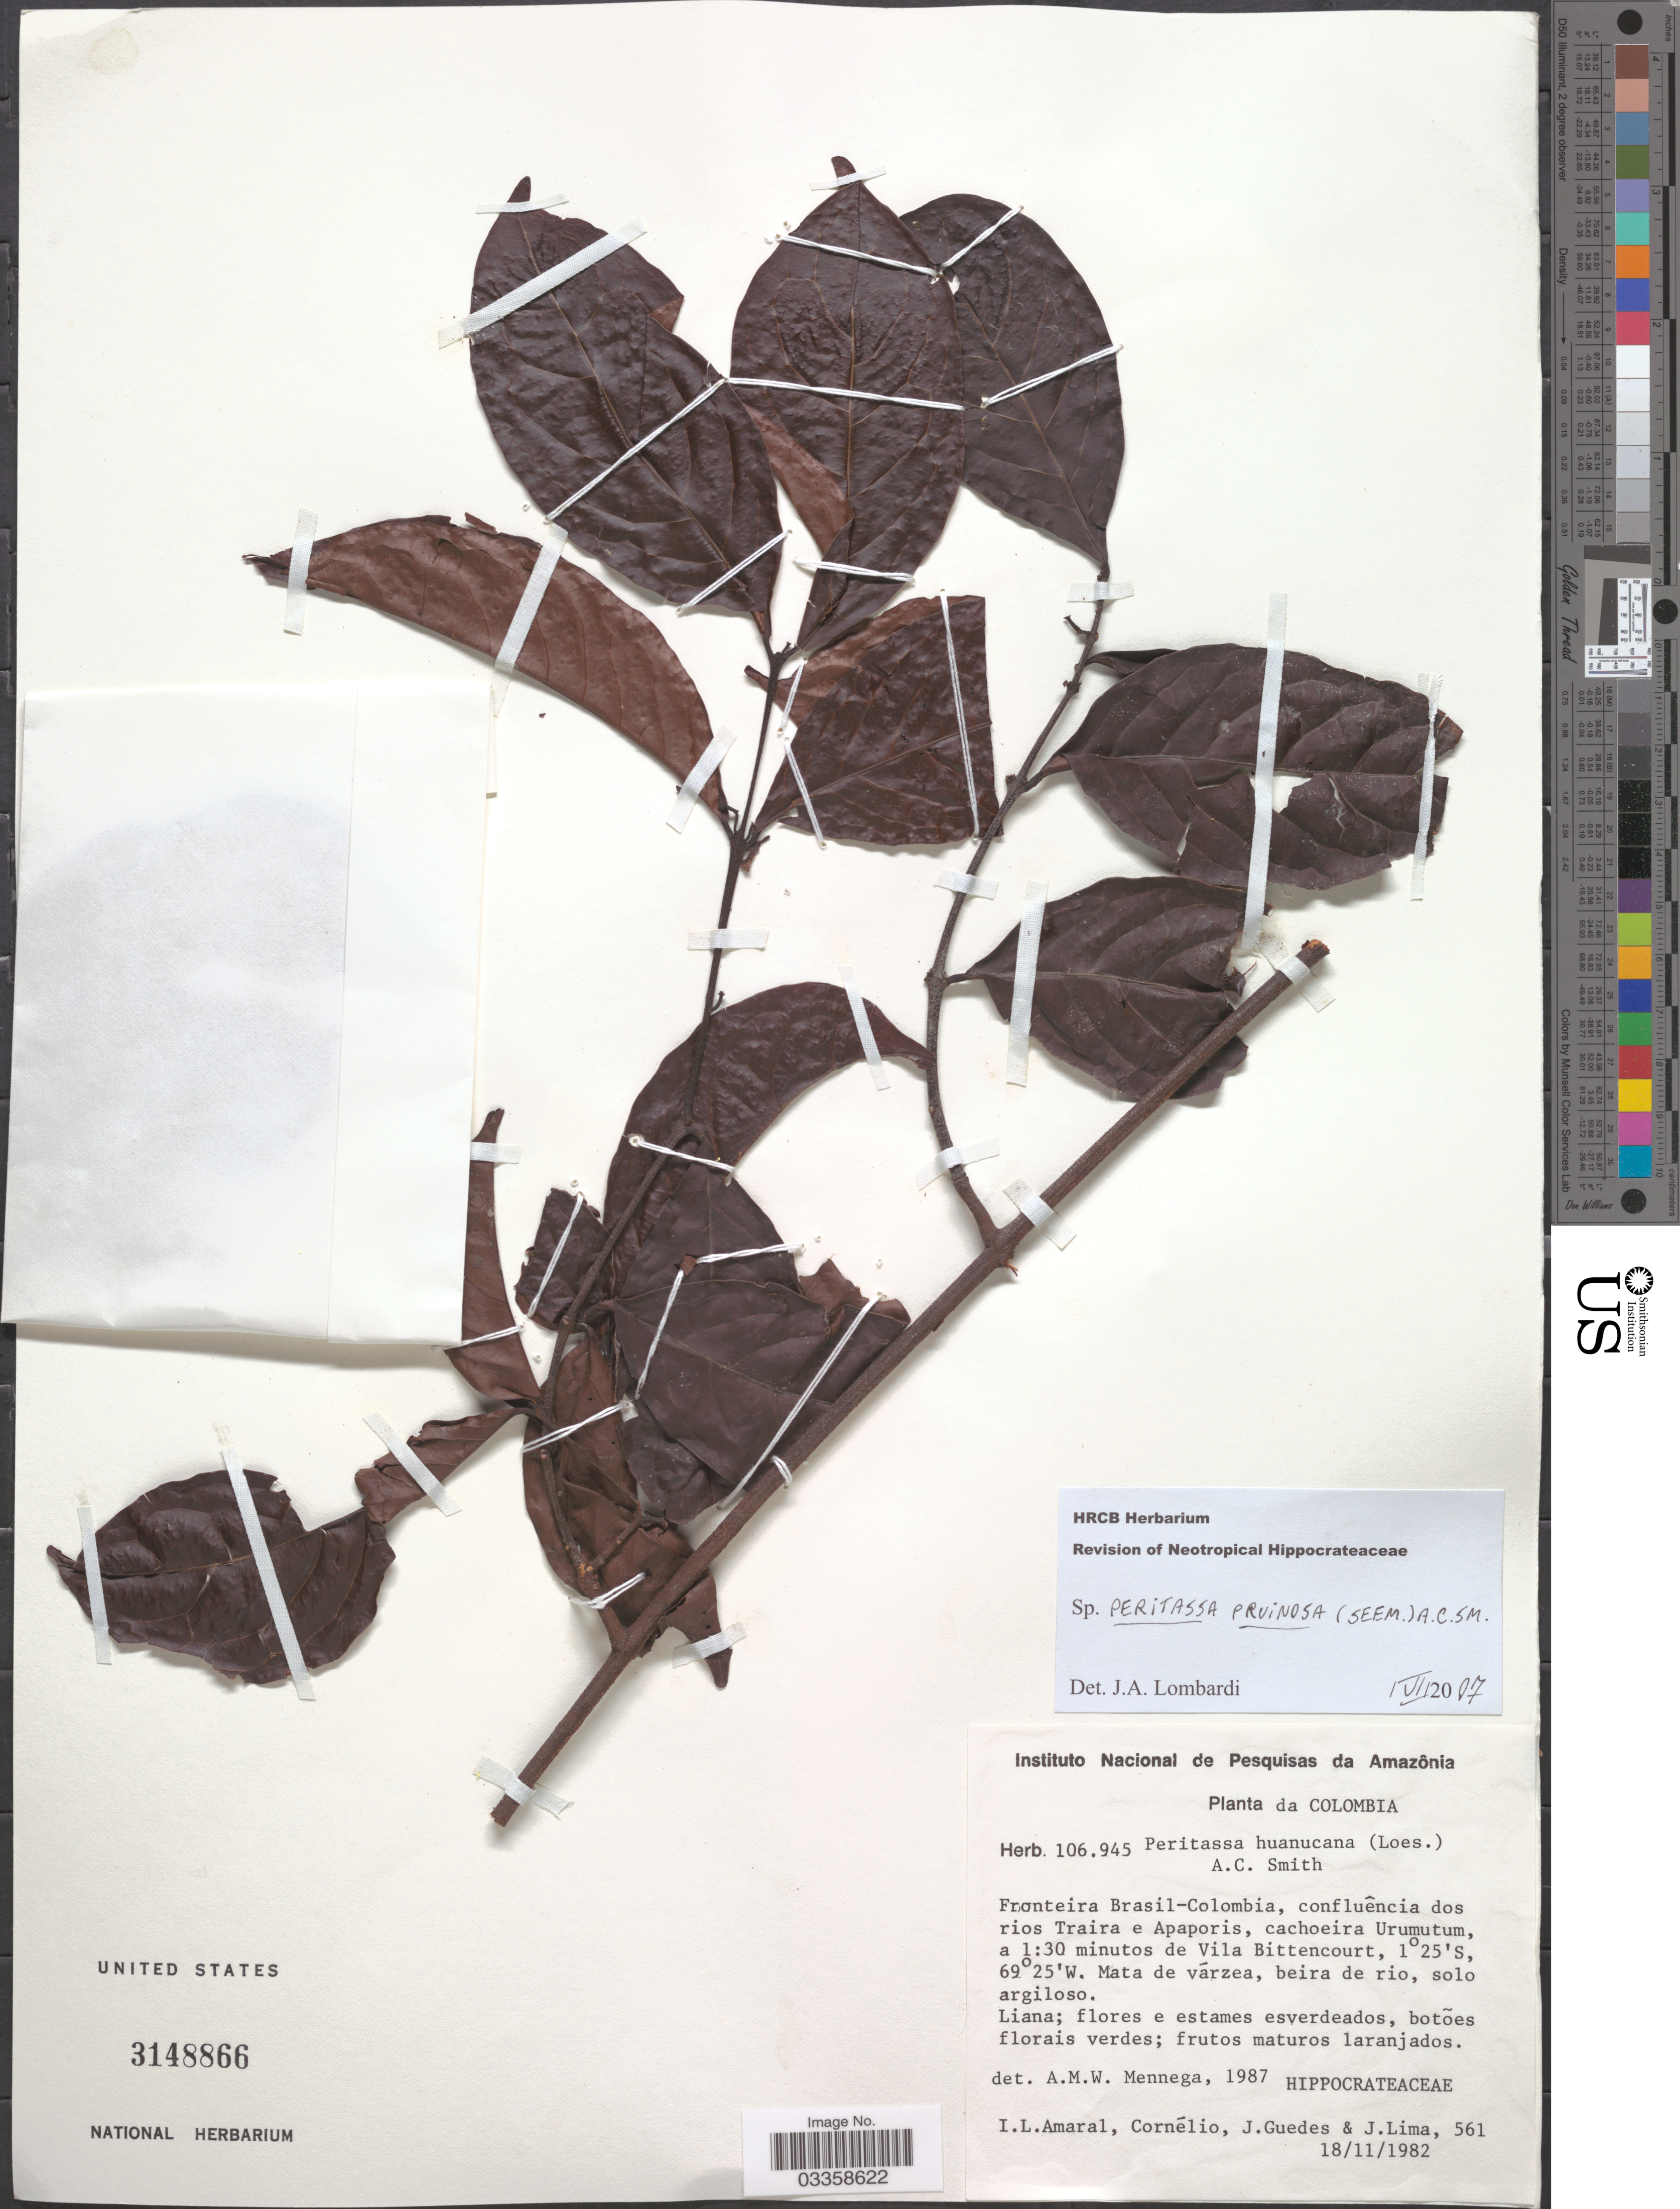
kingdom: Plantae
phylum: Tracheophyta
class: Magnoliopsida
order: Celastrales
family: Celastraceae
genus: Peritassa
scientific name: Peritassa pruinosa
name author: (Seem.) A.C. Sm.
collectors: I. L. Amaral, -- Cornélio, J. Guedes & J. Lima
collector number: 561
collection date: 1982-11-18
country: Colombia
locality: Fronteira Brasil-Colombia, confluência dos rios Traira e Apaporis, cachoeira Urumutum, a 1:30 minutos de Vila Bittencourt.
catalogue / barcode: US 3148866